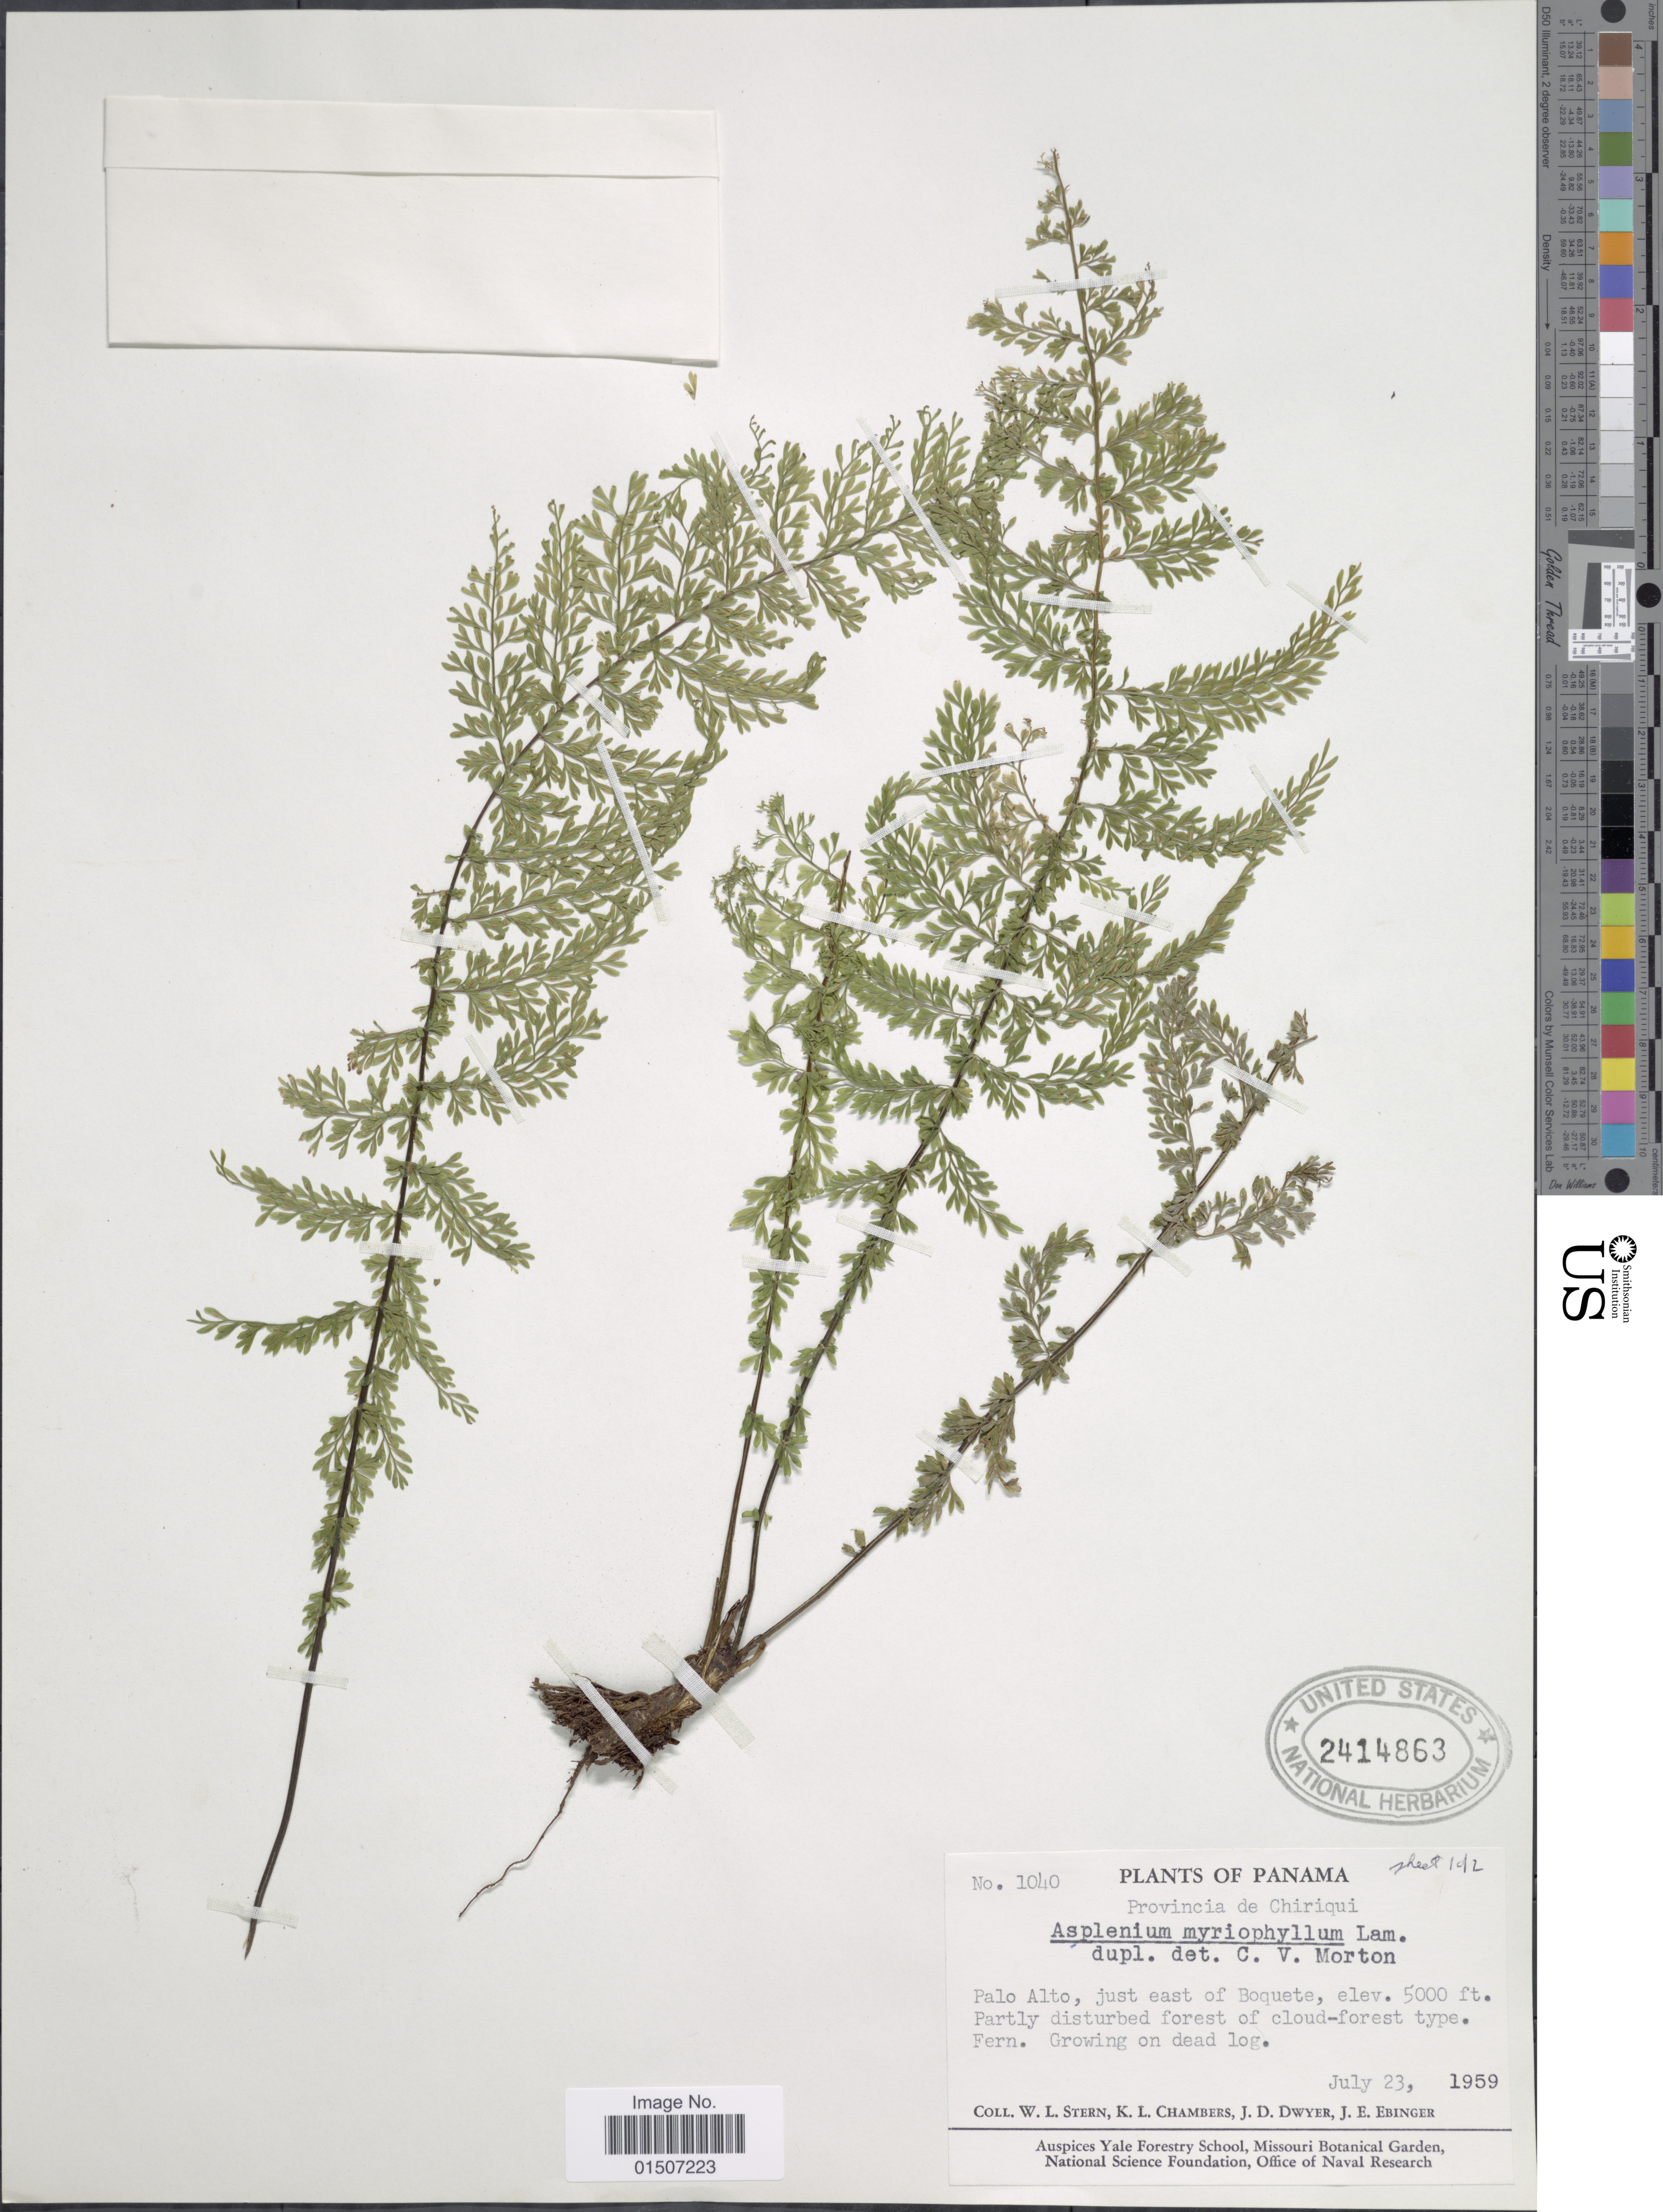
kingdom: Plantae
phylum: Tracheophyta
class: Polypodiopsida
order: Polypodiales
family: Aspleniaceae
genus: Asplenium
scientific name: Asplenium myriophyllum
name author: (Sw.) C. Presl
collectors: W. L. Stern, K. Chambers, J. D. Dwyer & J. Ebinger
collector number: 1040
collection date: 1959-07-23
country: Panama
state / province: Chiriqui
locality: Palo Alto, just east of Boquete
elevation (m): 1524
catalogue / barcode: US 2414863